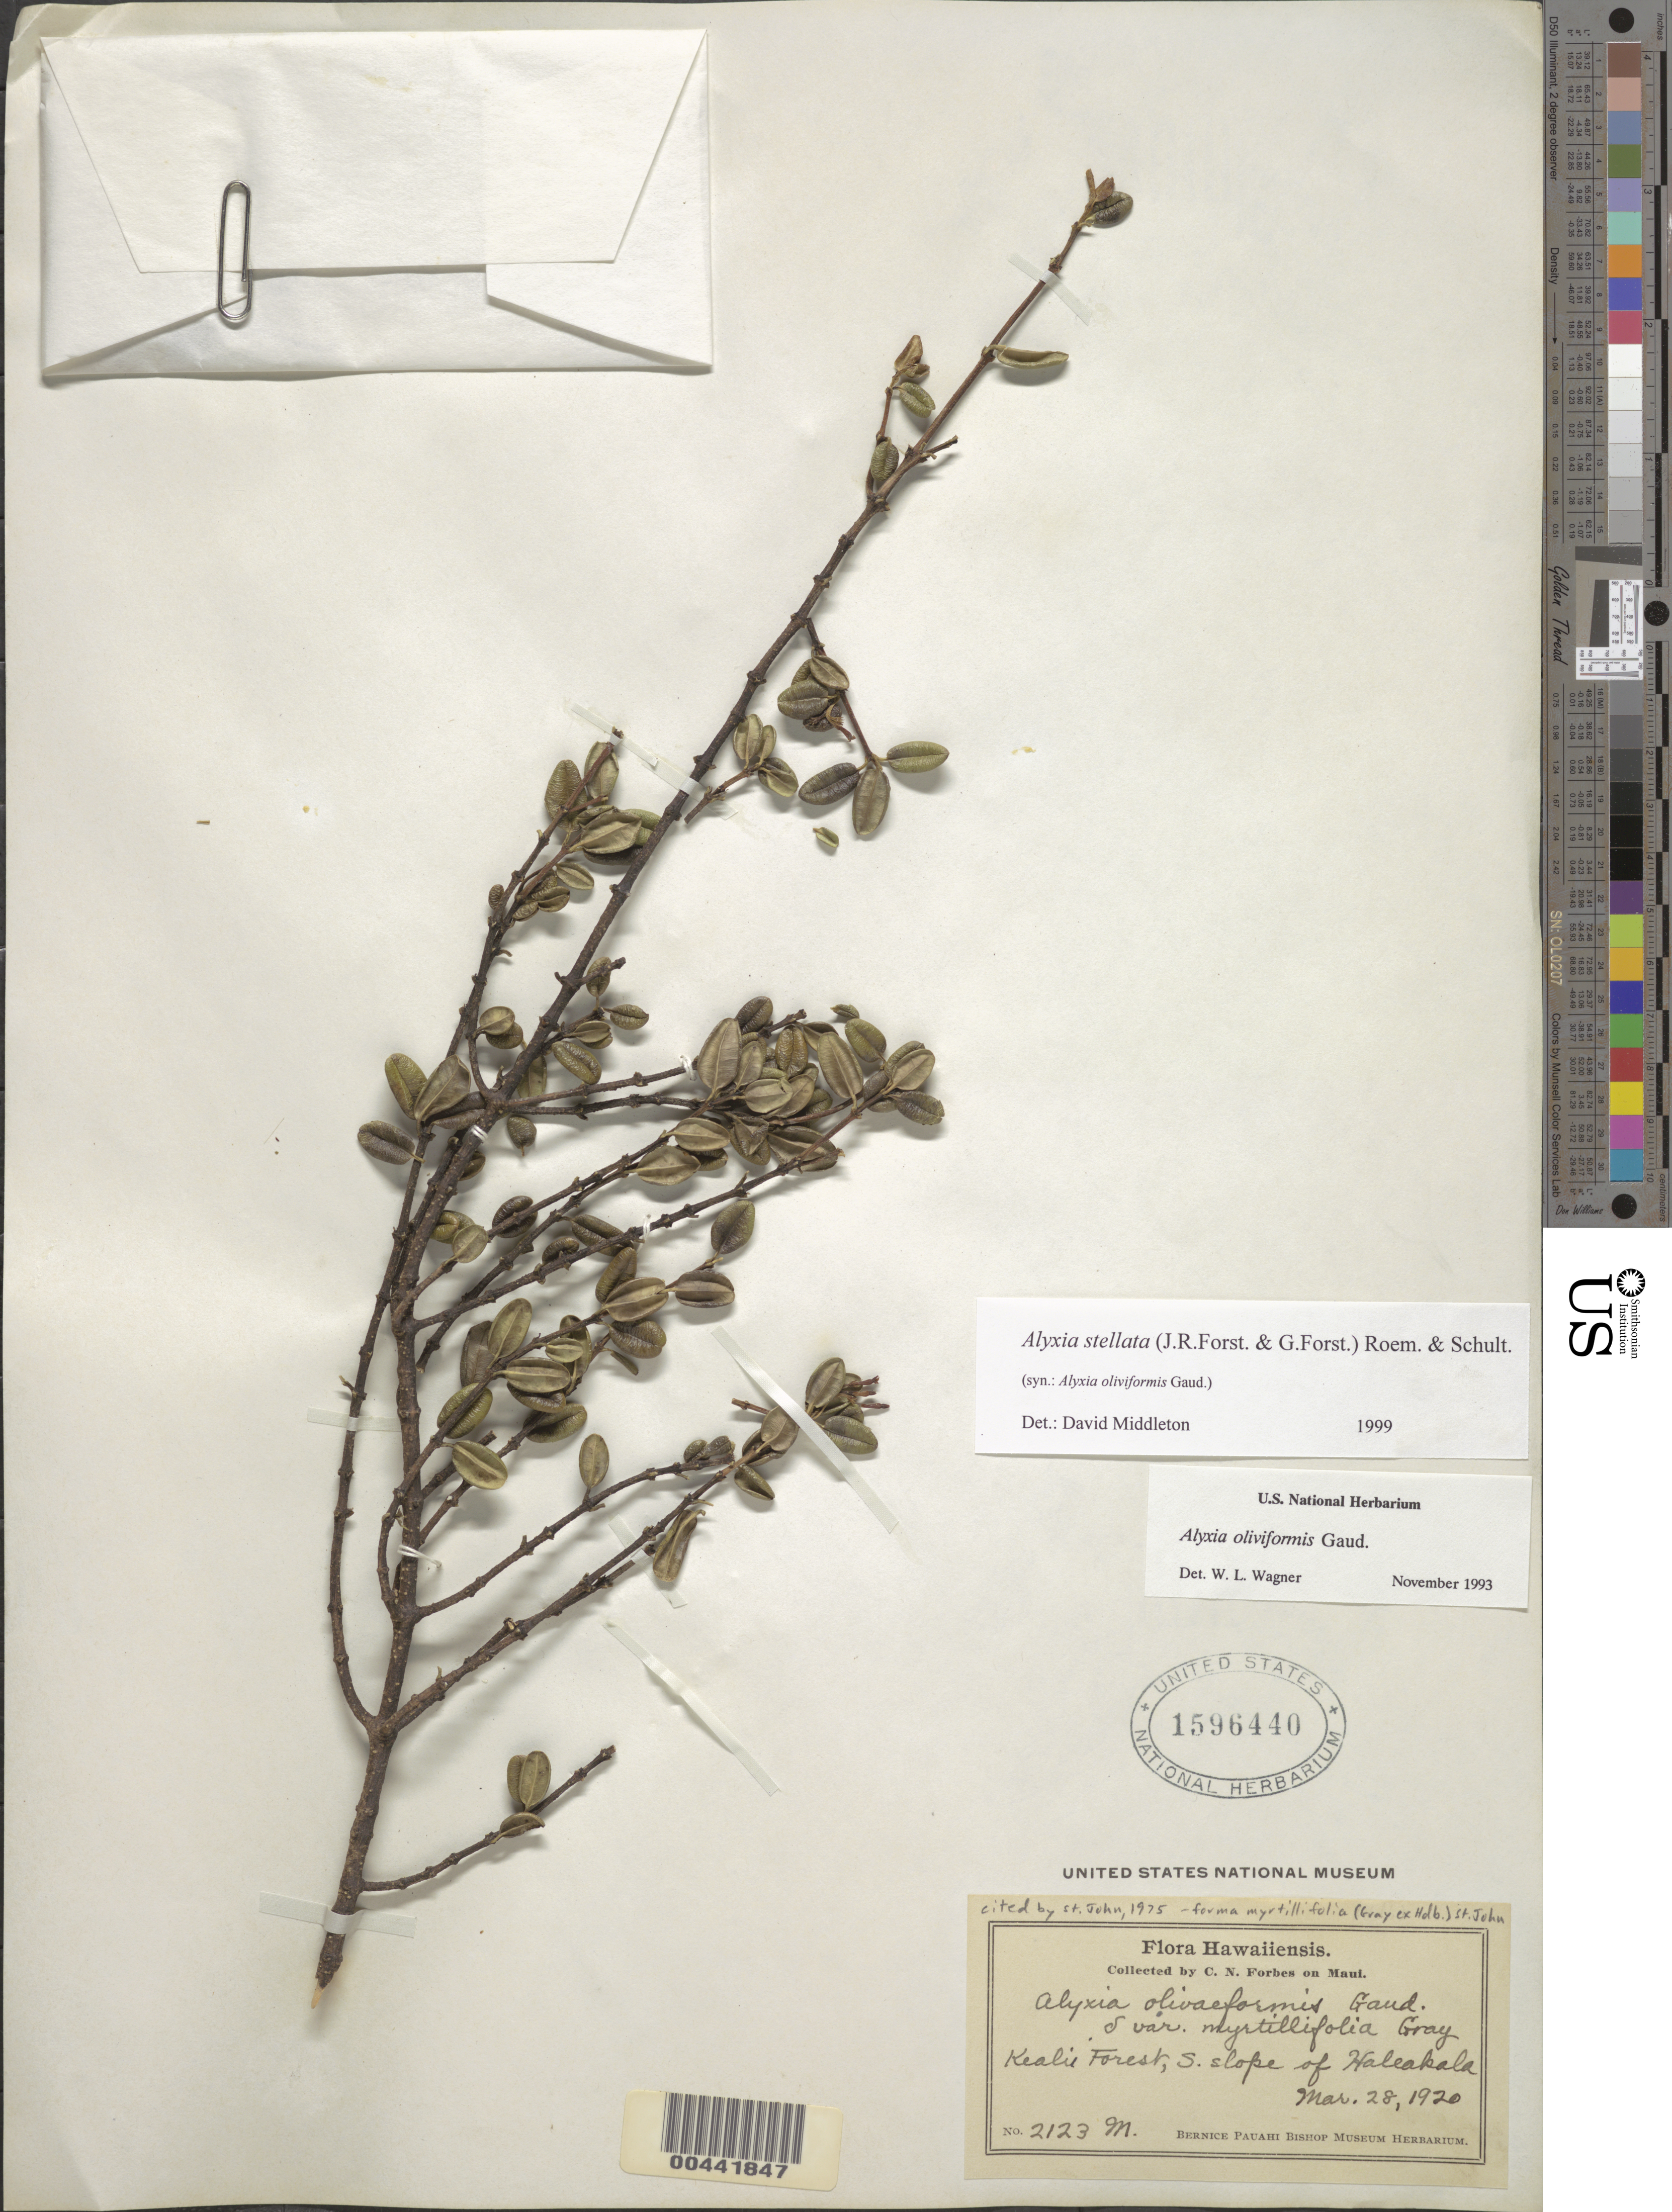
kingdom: Plantae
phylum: Tracheophyta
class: Magnoliopsida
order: Gentianales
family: Apocynaceae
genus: Alyxia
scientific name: Alyxia stellata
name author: (J.R. Forst. & G. Forst.) Roem. & Schult.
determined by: Middleton, D. J.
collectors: C. N. Forbes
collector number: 2123.M.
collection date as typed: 28 Mar 1920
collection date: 1920-03-28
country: United States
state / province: Hawaii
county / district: Maui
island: Maui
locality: Kealii Forest, S slope of Haleakala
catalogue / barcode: US 1596440